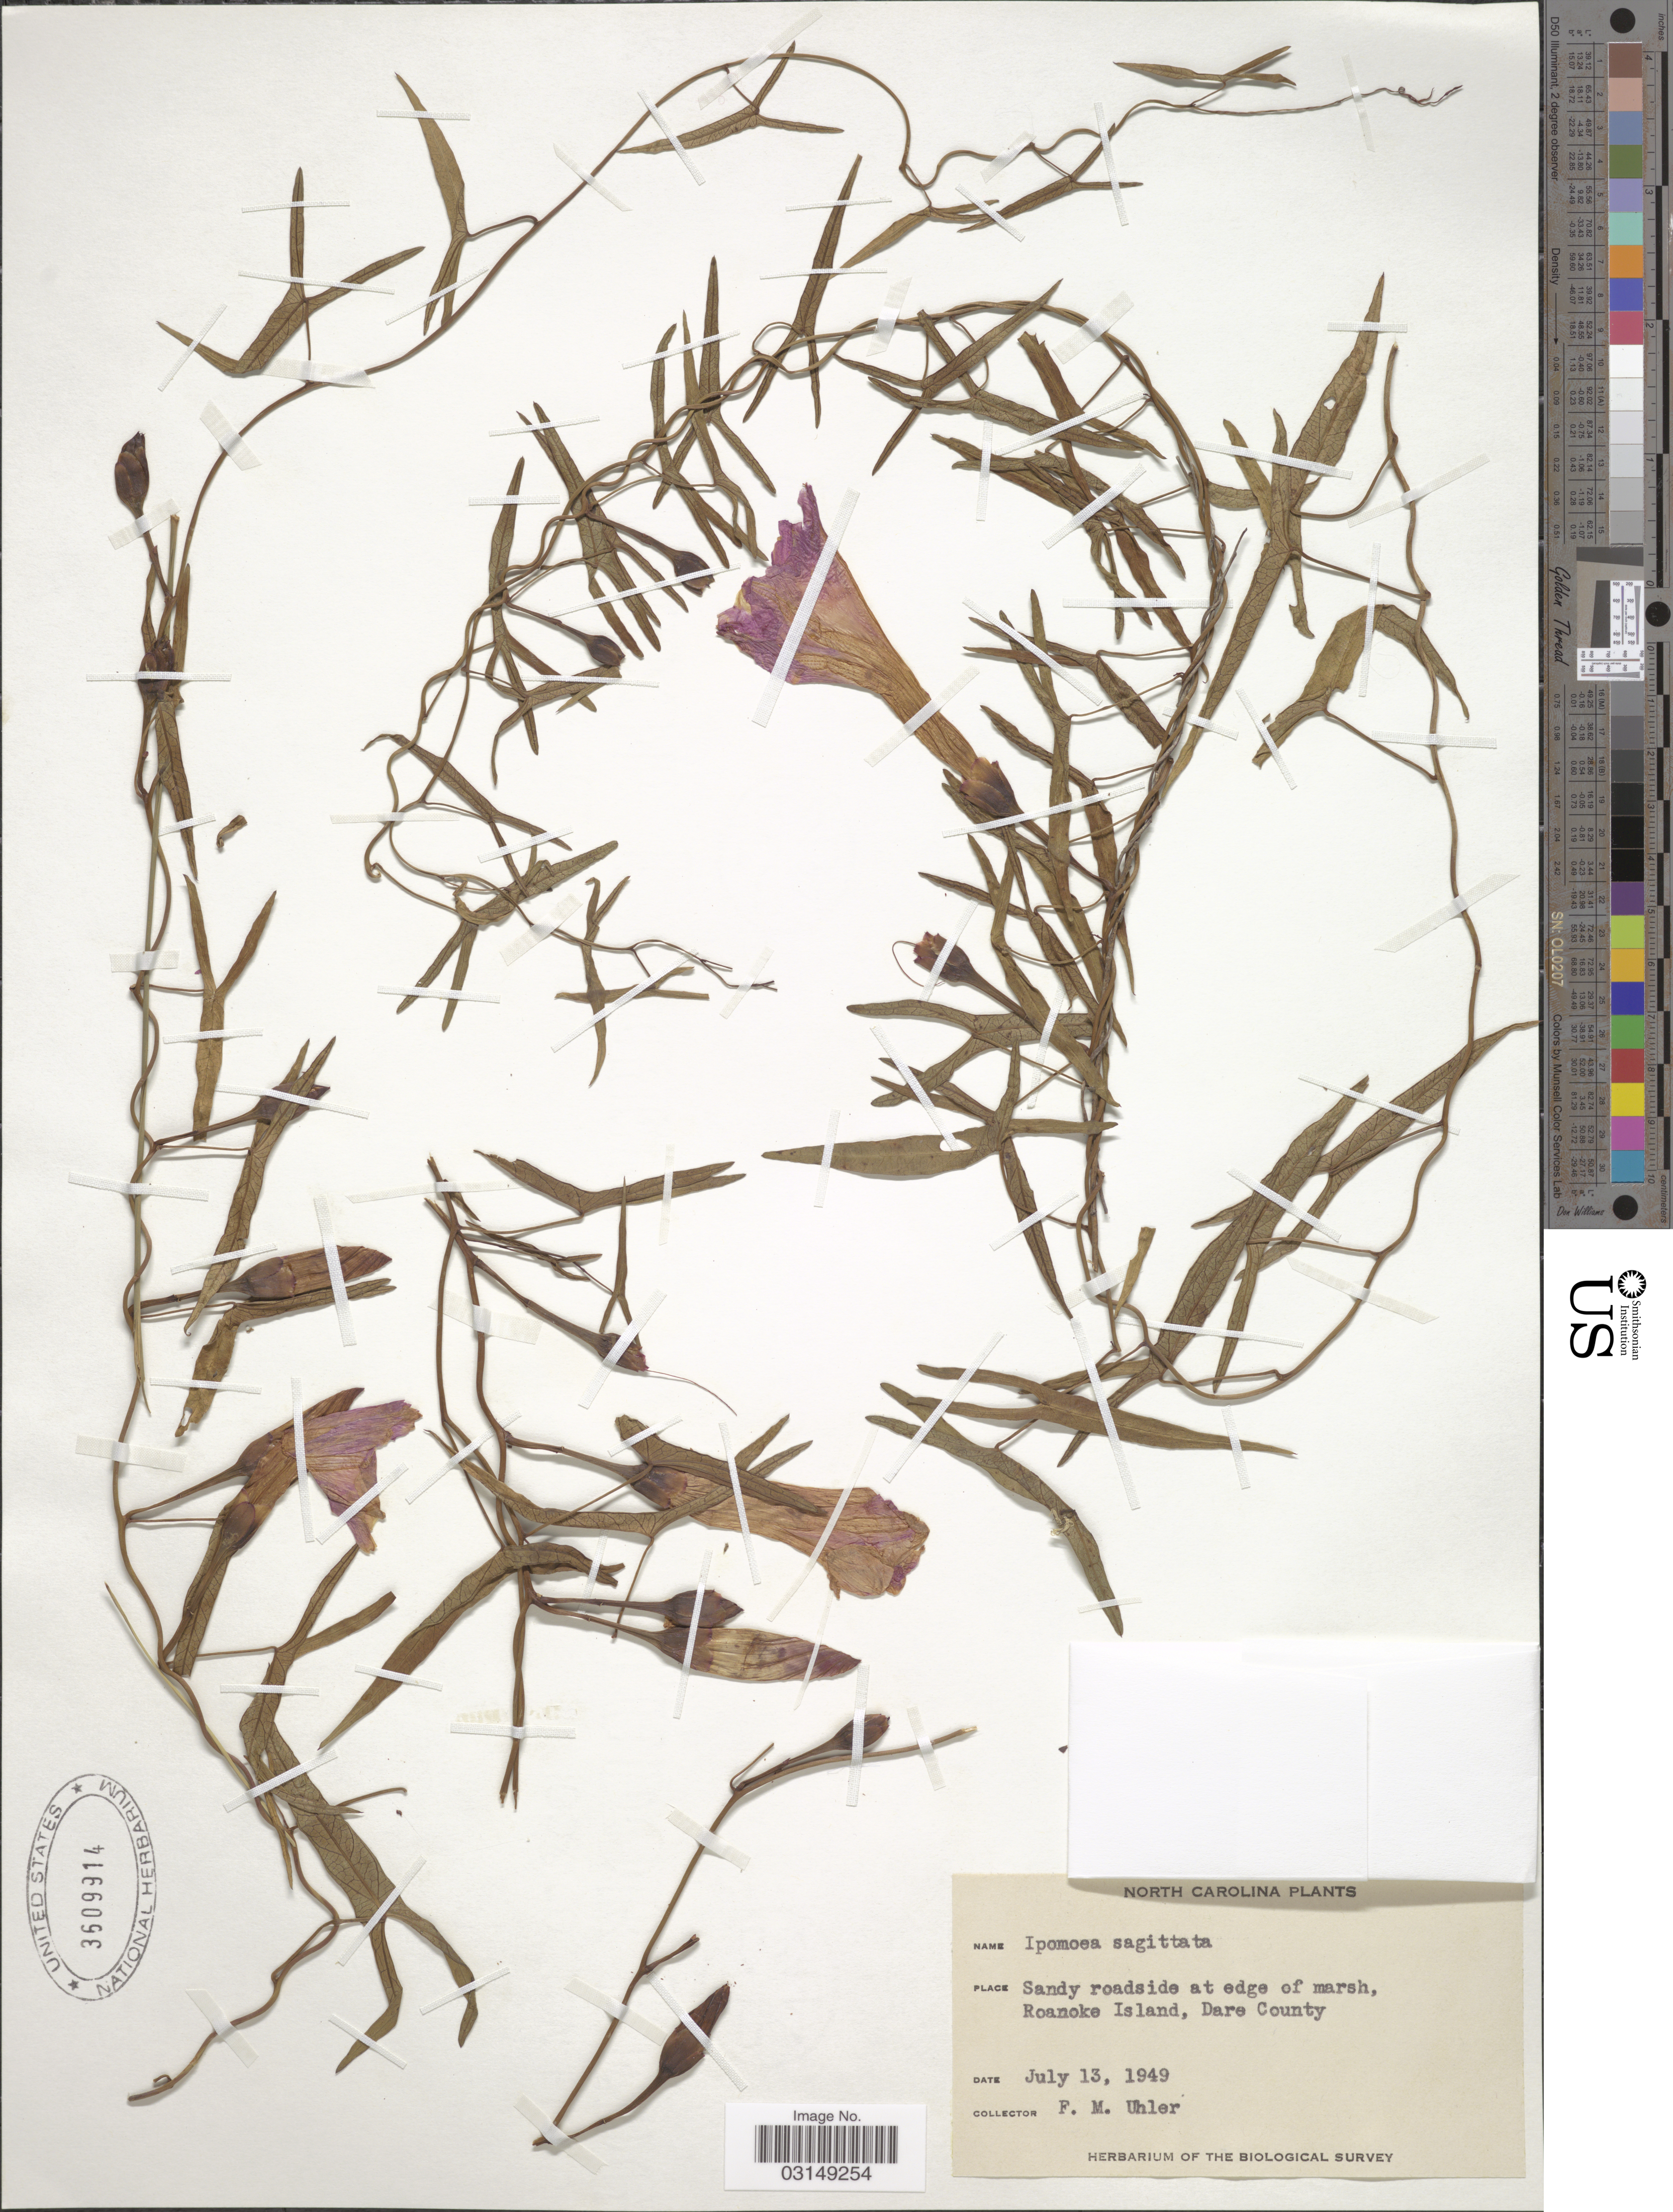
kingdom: Plantae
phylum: Tracheophyta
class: Magnoliopsida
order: Solanales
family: Convolvulaceae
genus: Ipomoea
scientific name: Ipomoea sagittata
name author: Poir.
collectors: F. M. Uhler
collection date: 1949-07-13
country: United States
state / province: North Carolina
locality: Sandy roadside at edge of marsh, Roanoke Island, Dare County.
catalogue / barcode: US 3609914